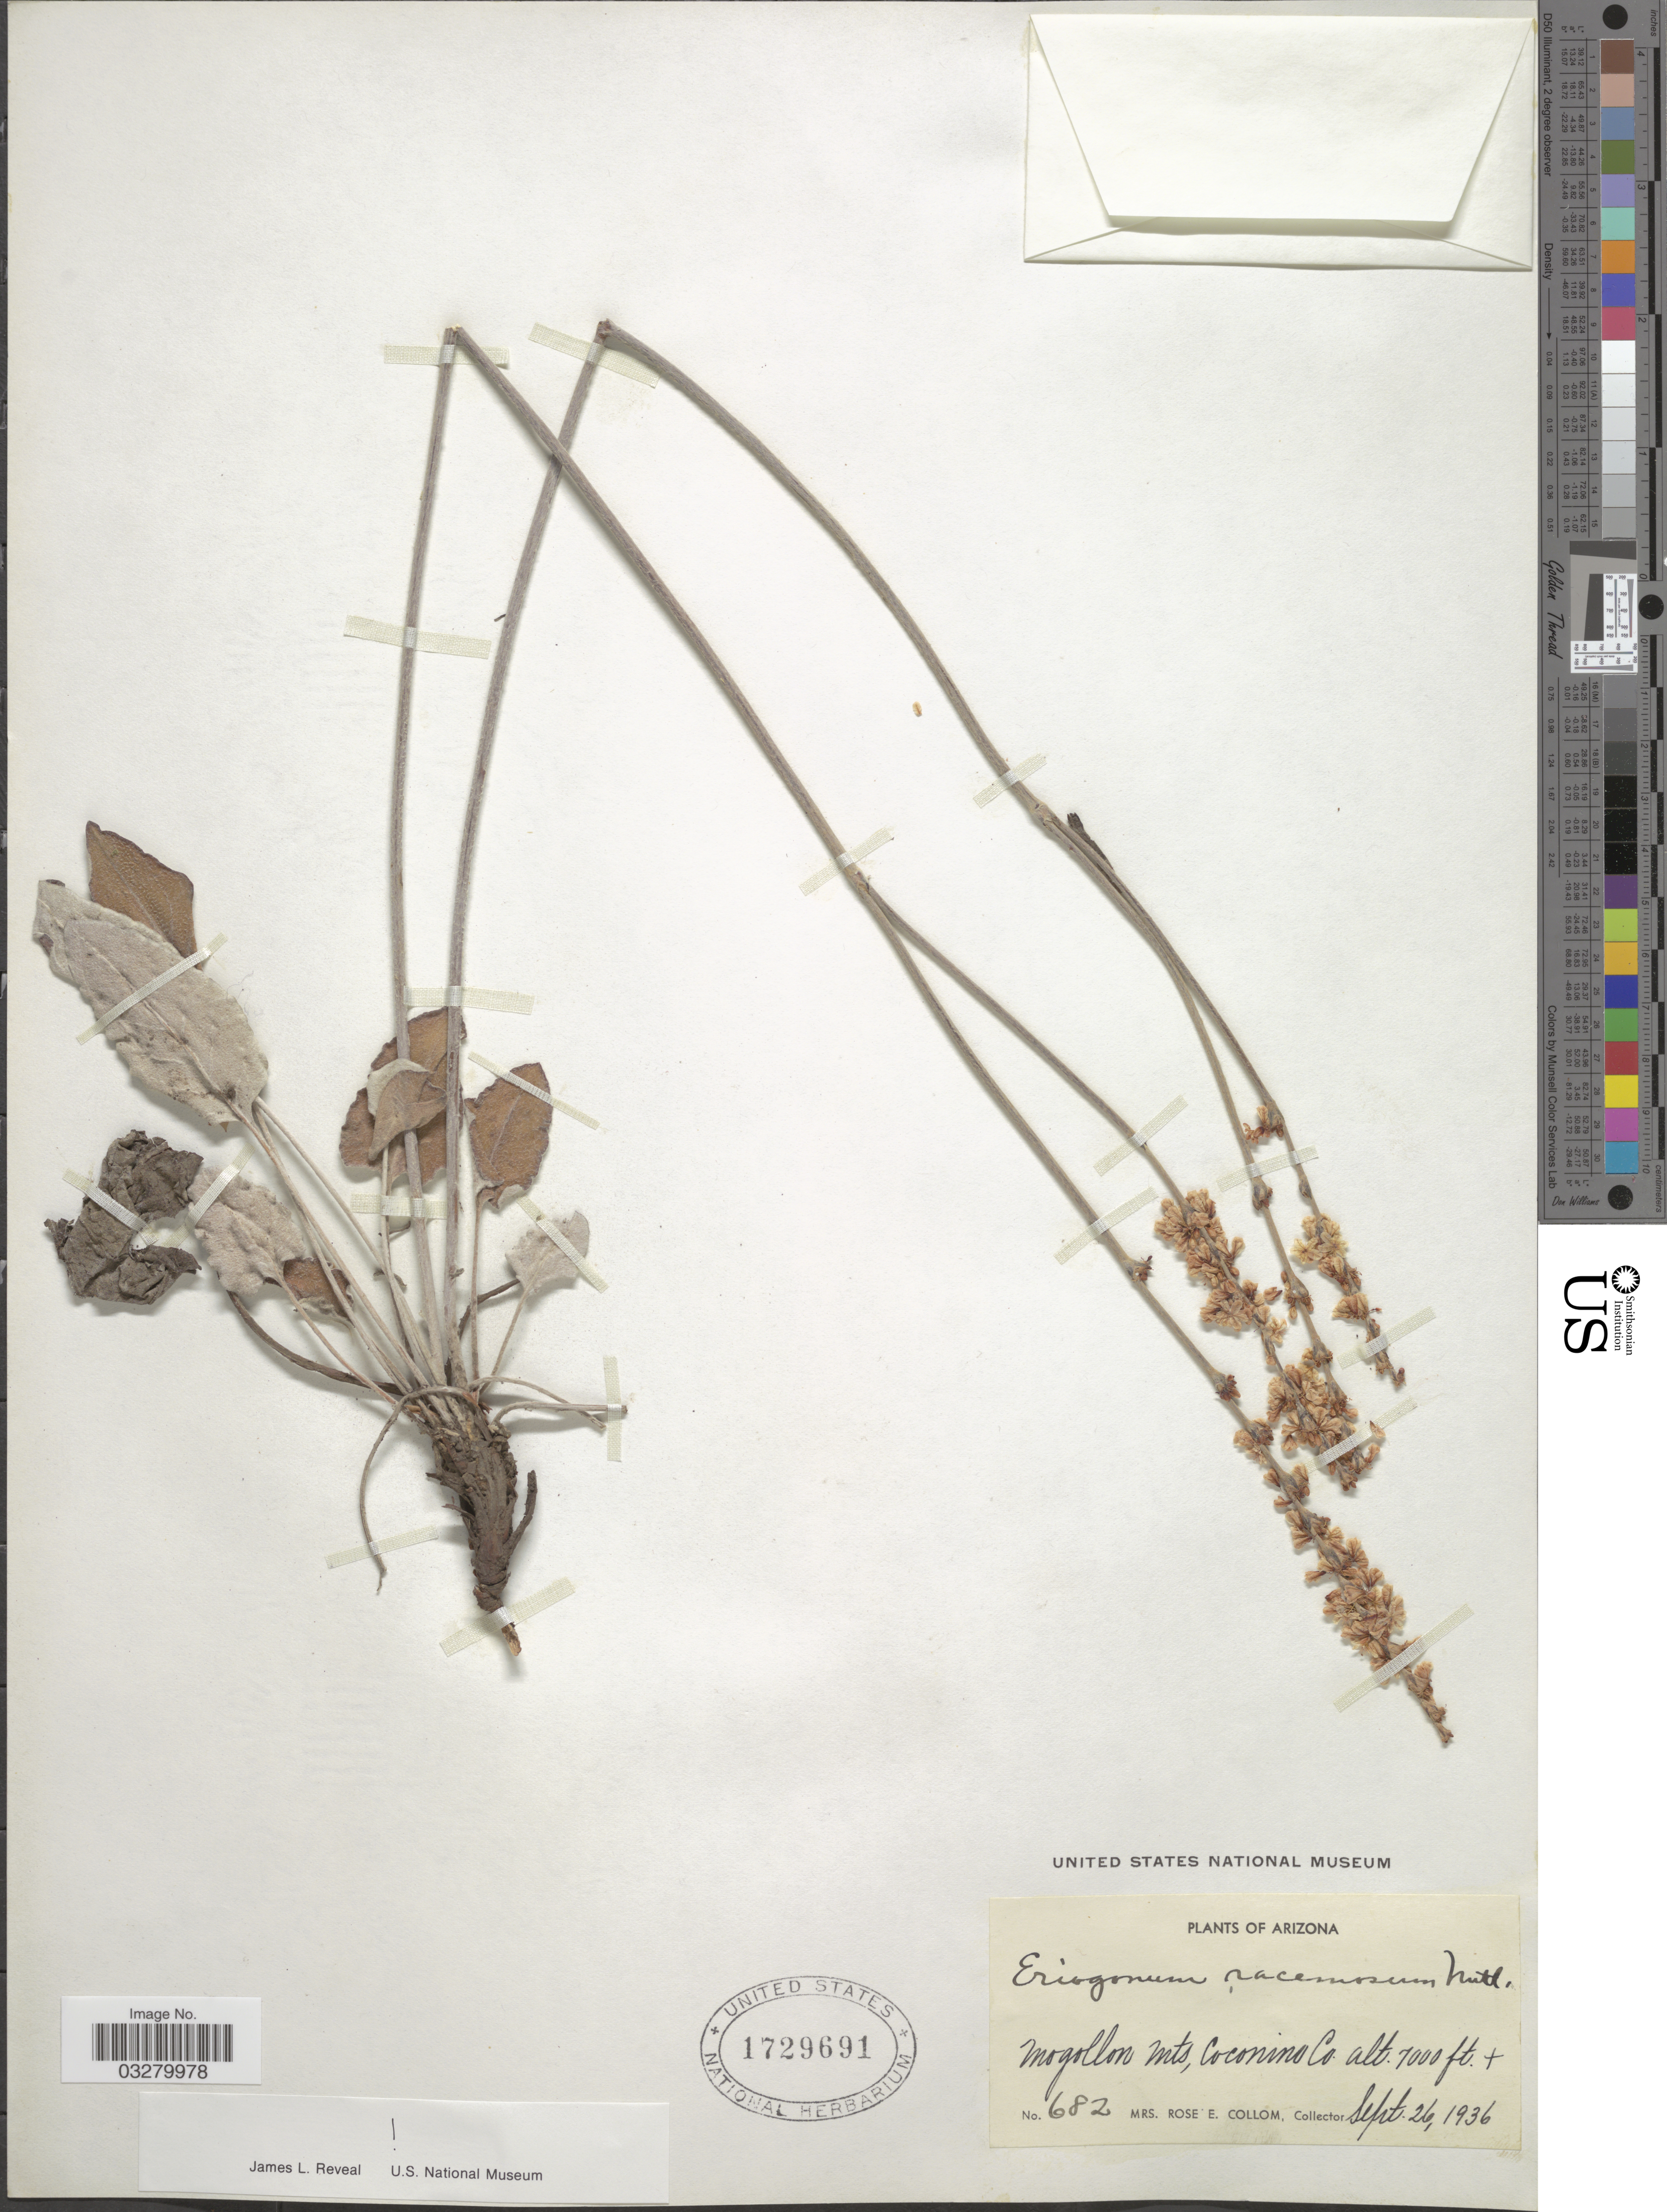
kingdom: Plantae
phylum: Tracheophyta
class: Magnoliopsida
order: Caryophyllales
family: Polygonaceae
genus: Eriogonum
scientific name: Eriogonum racemosum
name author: Nutt.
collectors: R. E. Collom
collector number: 682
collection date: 1936-09-26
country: United States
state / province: Arizona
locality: Mogollon mts, Coconino Co.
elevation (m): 2134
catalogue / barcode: US 1729691